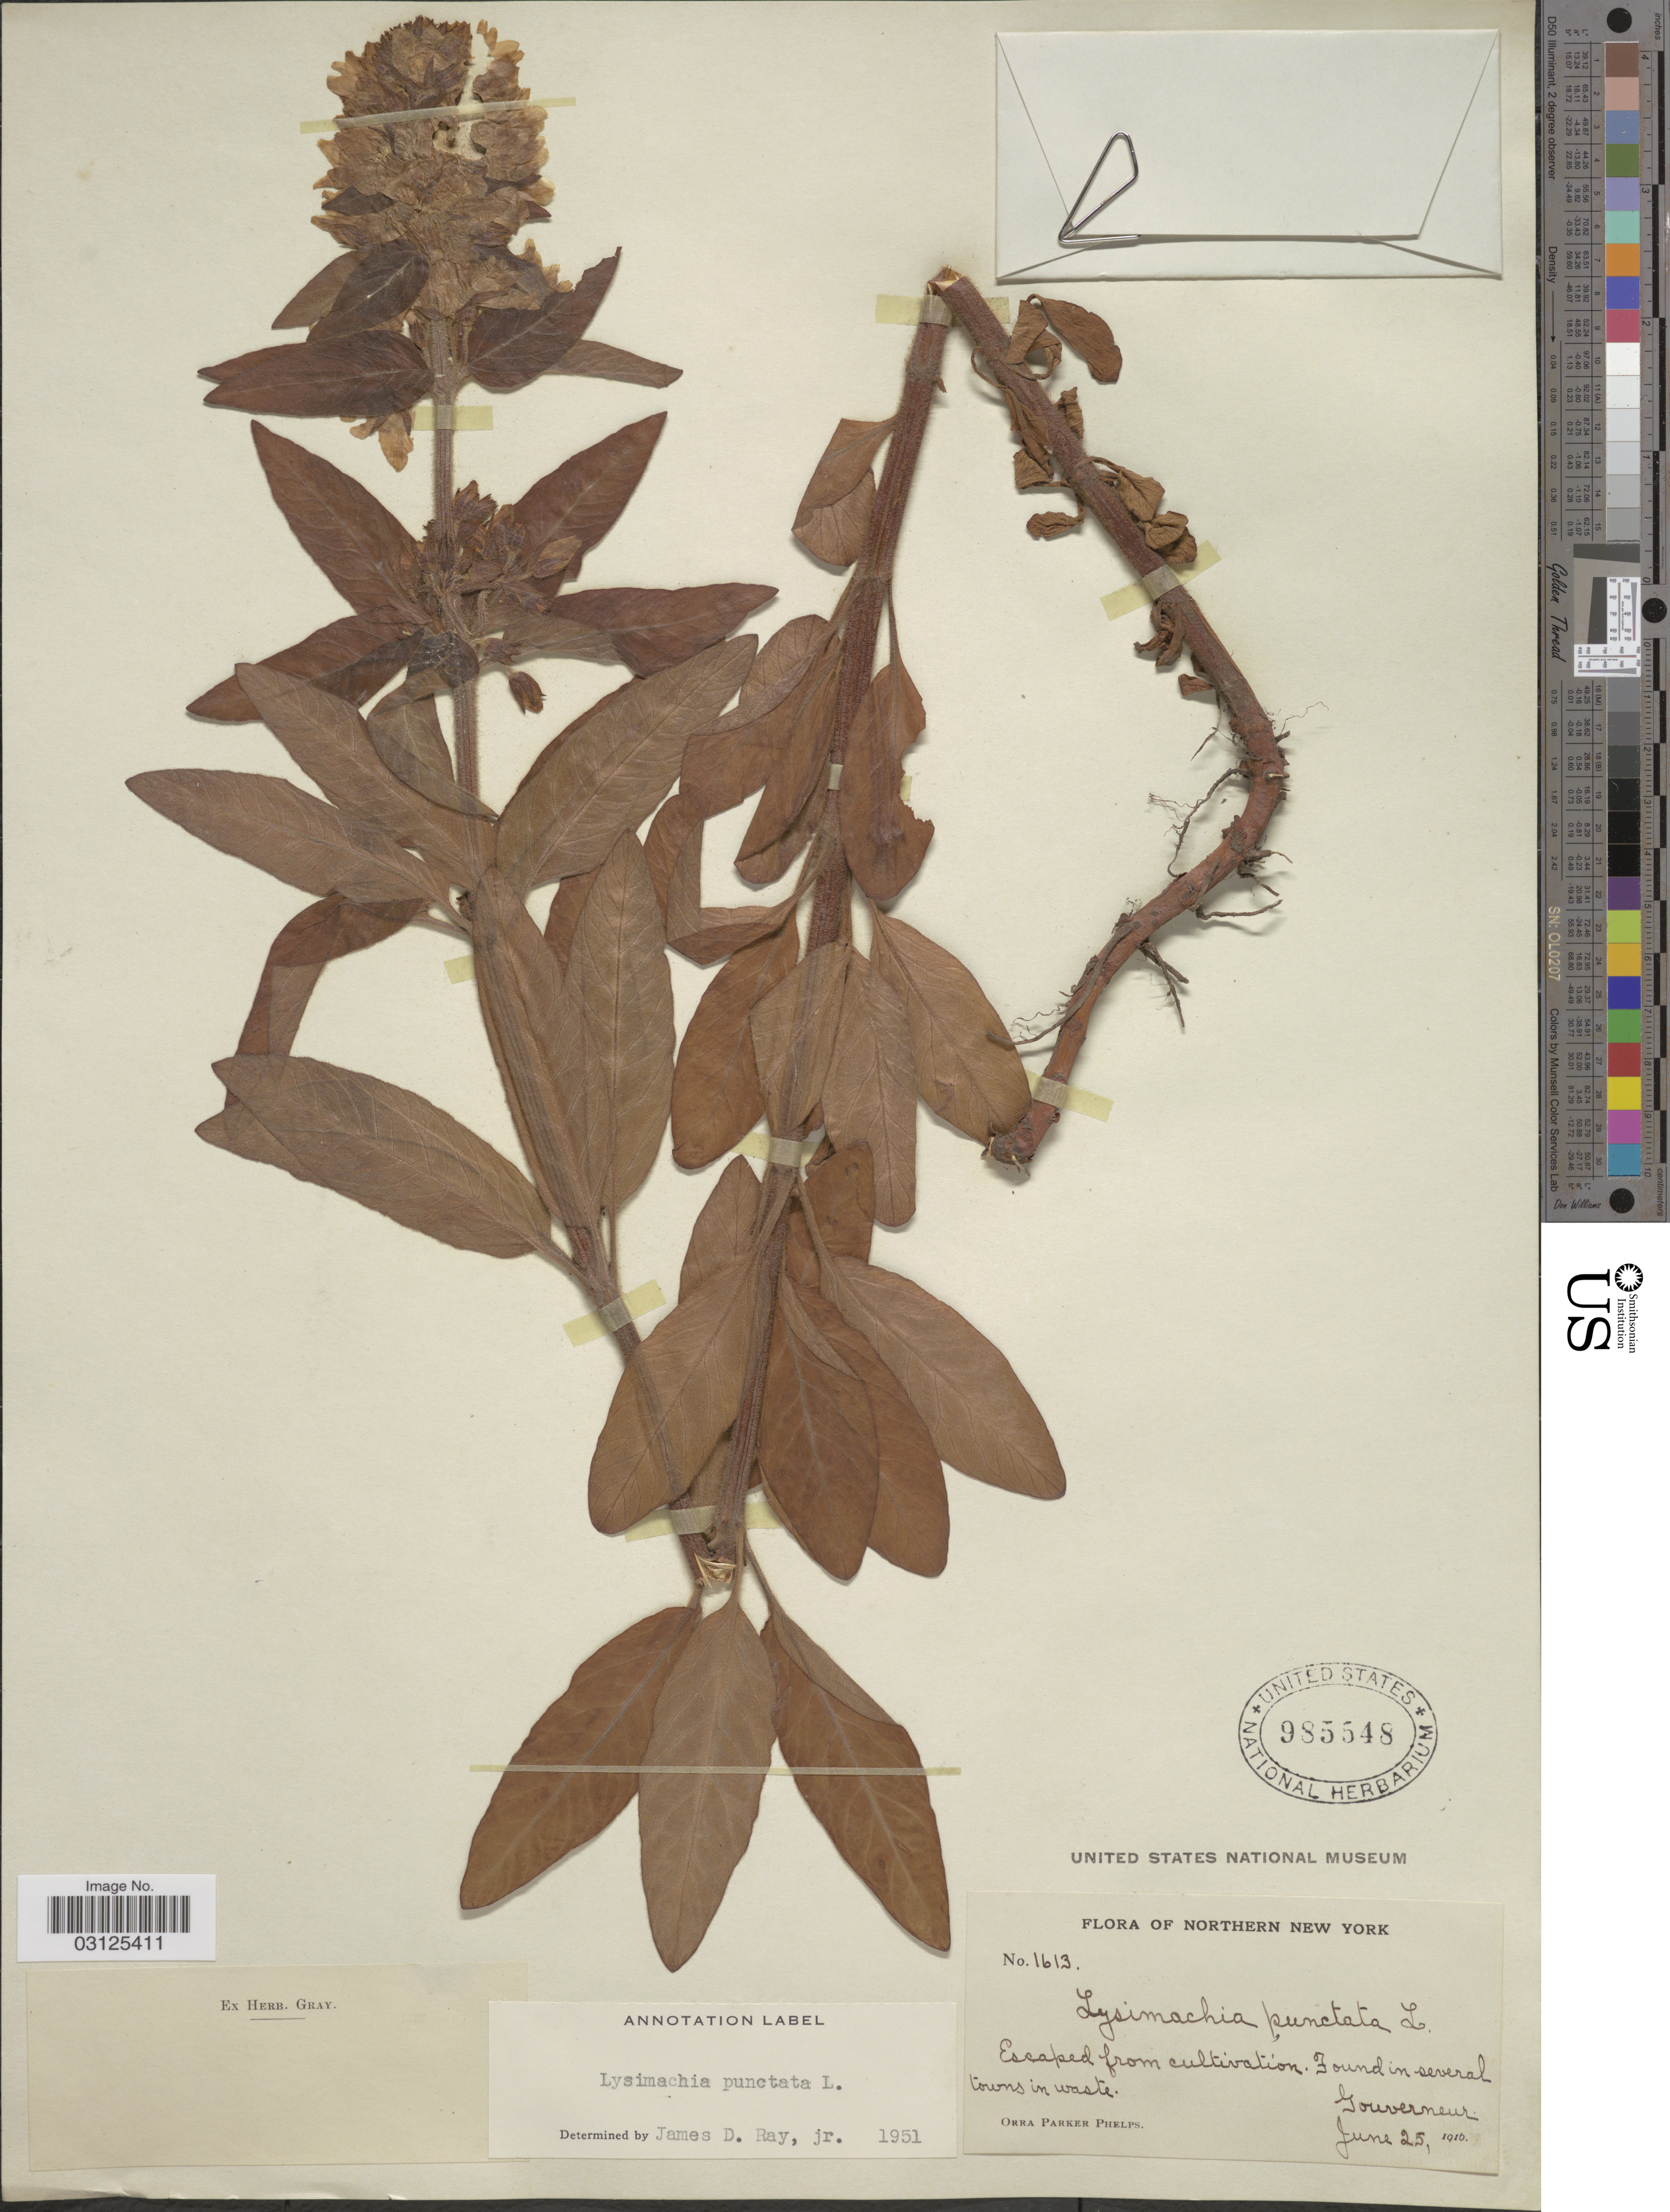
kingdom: Plantae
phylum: Tracheophyta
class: Magnoliopsida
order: Ericales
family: Primulaceae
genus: Lysimachia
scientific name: Lysimachia punctata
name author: L.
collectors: O. P. Phelps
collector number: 1613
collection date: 1916-06-25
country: United States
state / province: New York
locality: Northern New York, Gouverneur.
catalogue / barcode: US 985548